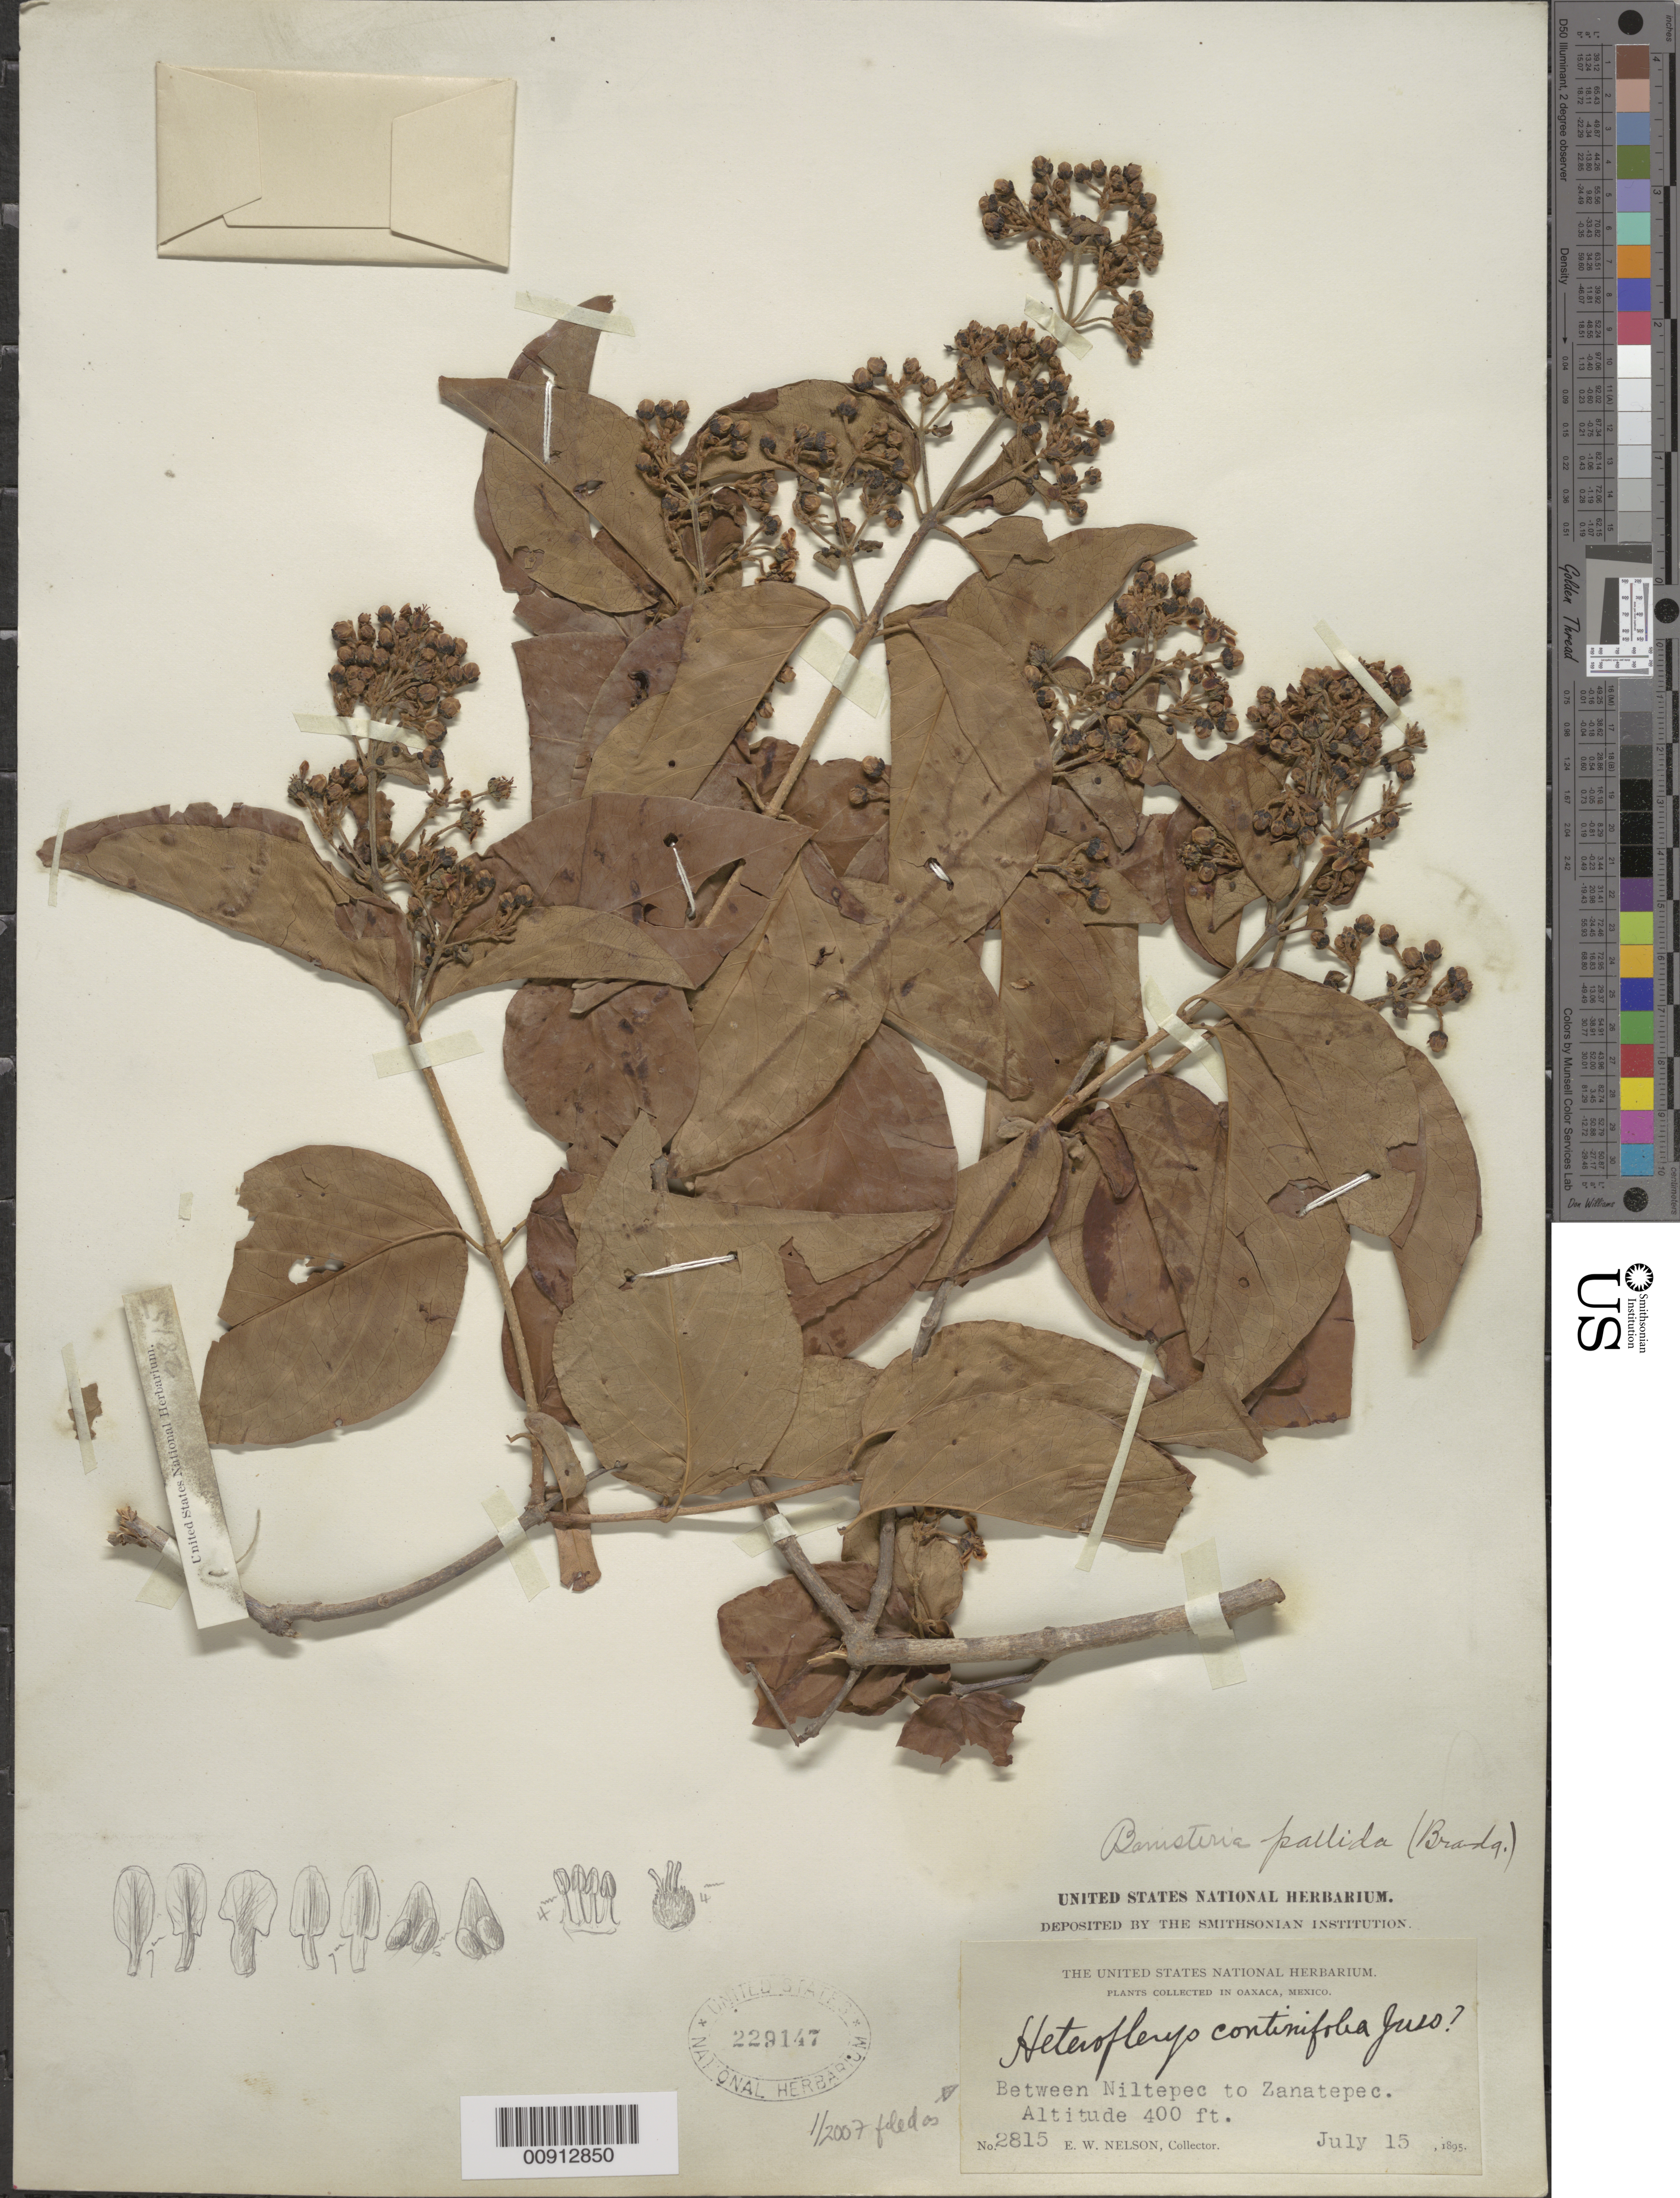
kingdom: Plantae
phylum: Tracheophyta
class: Magnoliopsida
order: Malpighiales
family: Malpighiaceae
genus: Heteropterys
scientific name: Heteropterys cotinifolia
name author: A. Juss.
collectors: E. W. Nelson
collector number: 2815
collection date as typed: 15 Jul 1895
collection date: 1895-07-15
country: Mexico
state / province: Oaxaca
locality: Oaxaca: Between Niltepec to Zanatepec.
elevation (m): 122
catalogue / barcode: US 229147